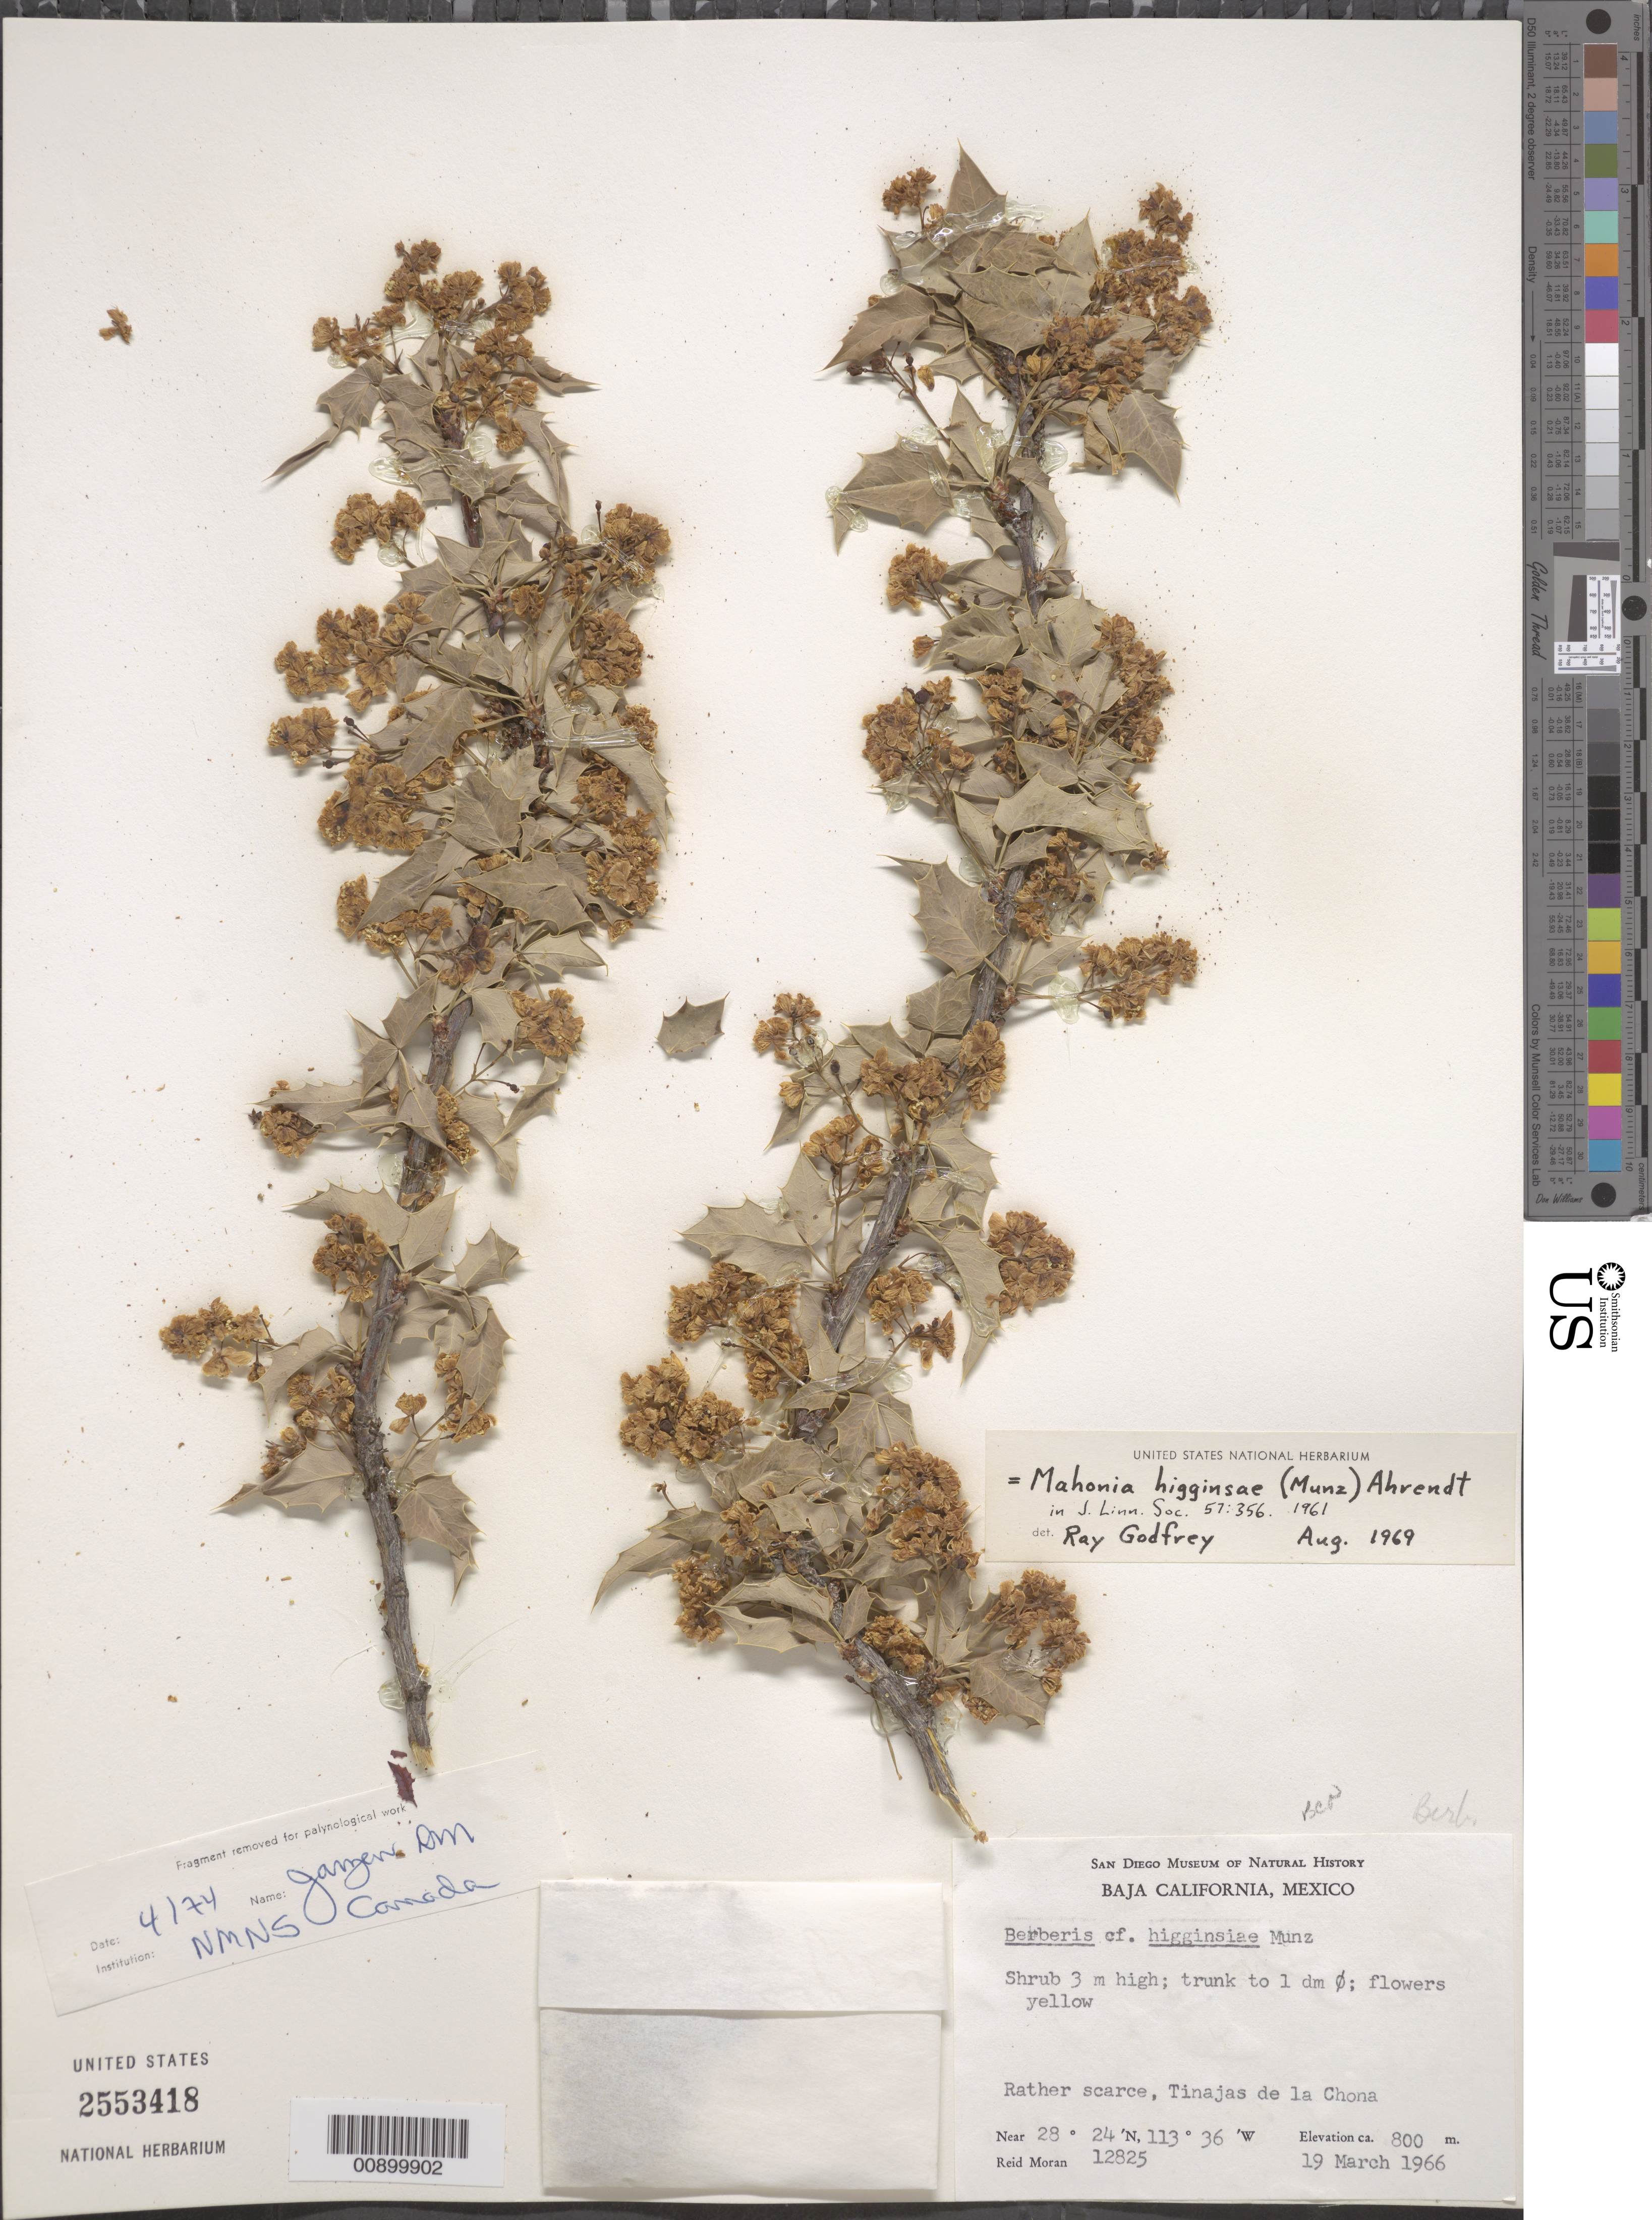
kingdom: Plantae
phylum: Tracheophyta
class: Magnoliopsida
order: Ranunculales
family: Berberidaceae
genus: Mahonia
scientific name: Mahonia higginsae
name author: (Munz) Ahrendt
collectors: R. V. Moran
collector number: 12825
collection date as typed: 19 Mar 1966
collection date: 1966-03-19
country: Mexico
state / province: Baja California Norte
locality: Tinajas de la Chona.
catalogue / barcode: US 2553418